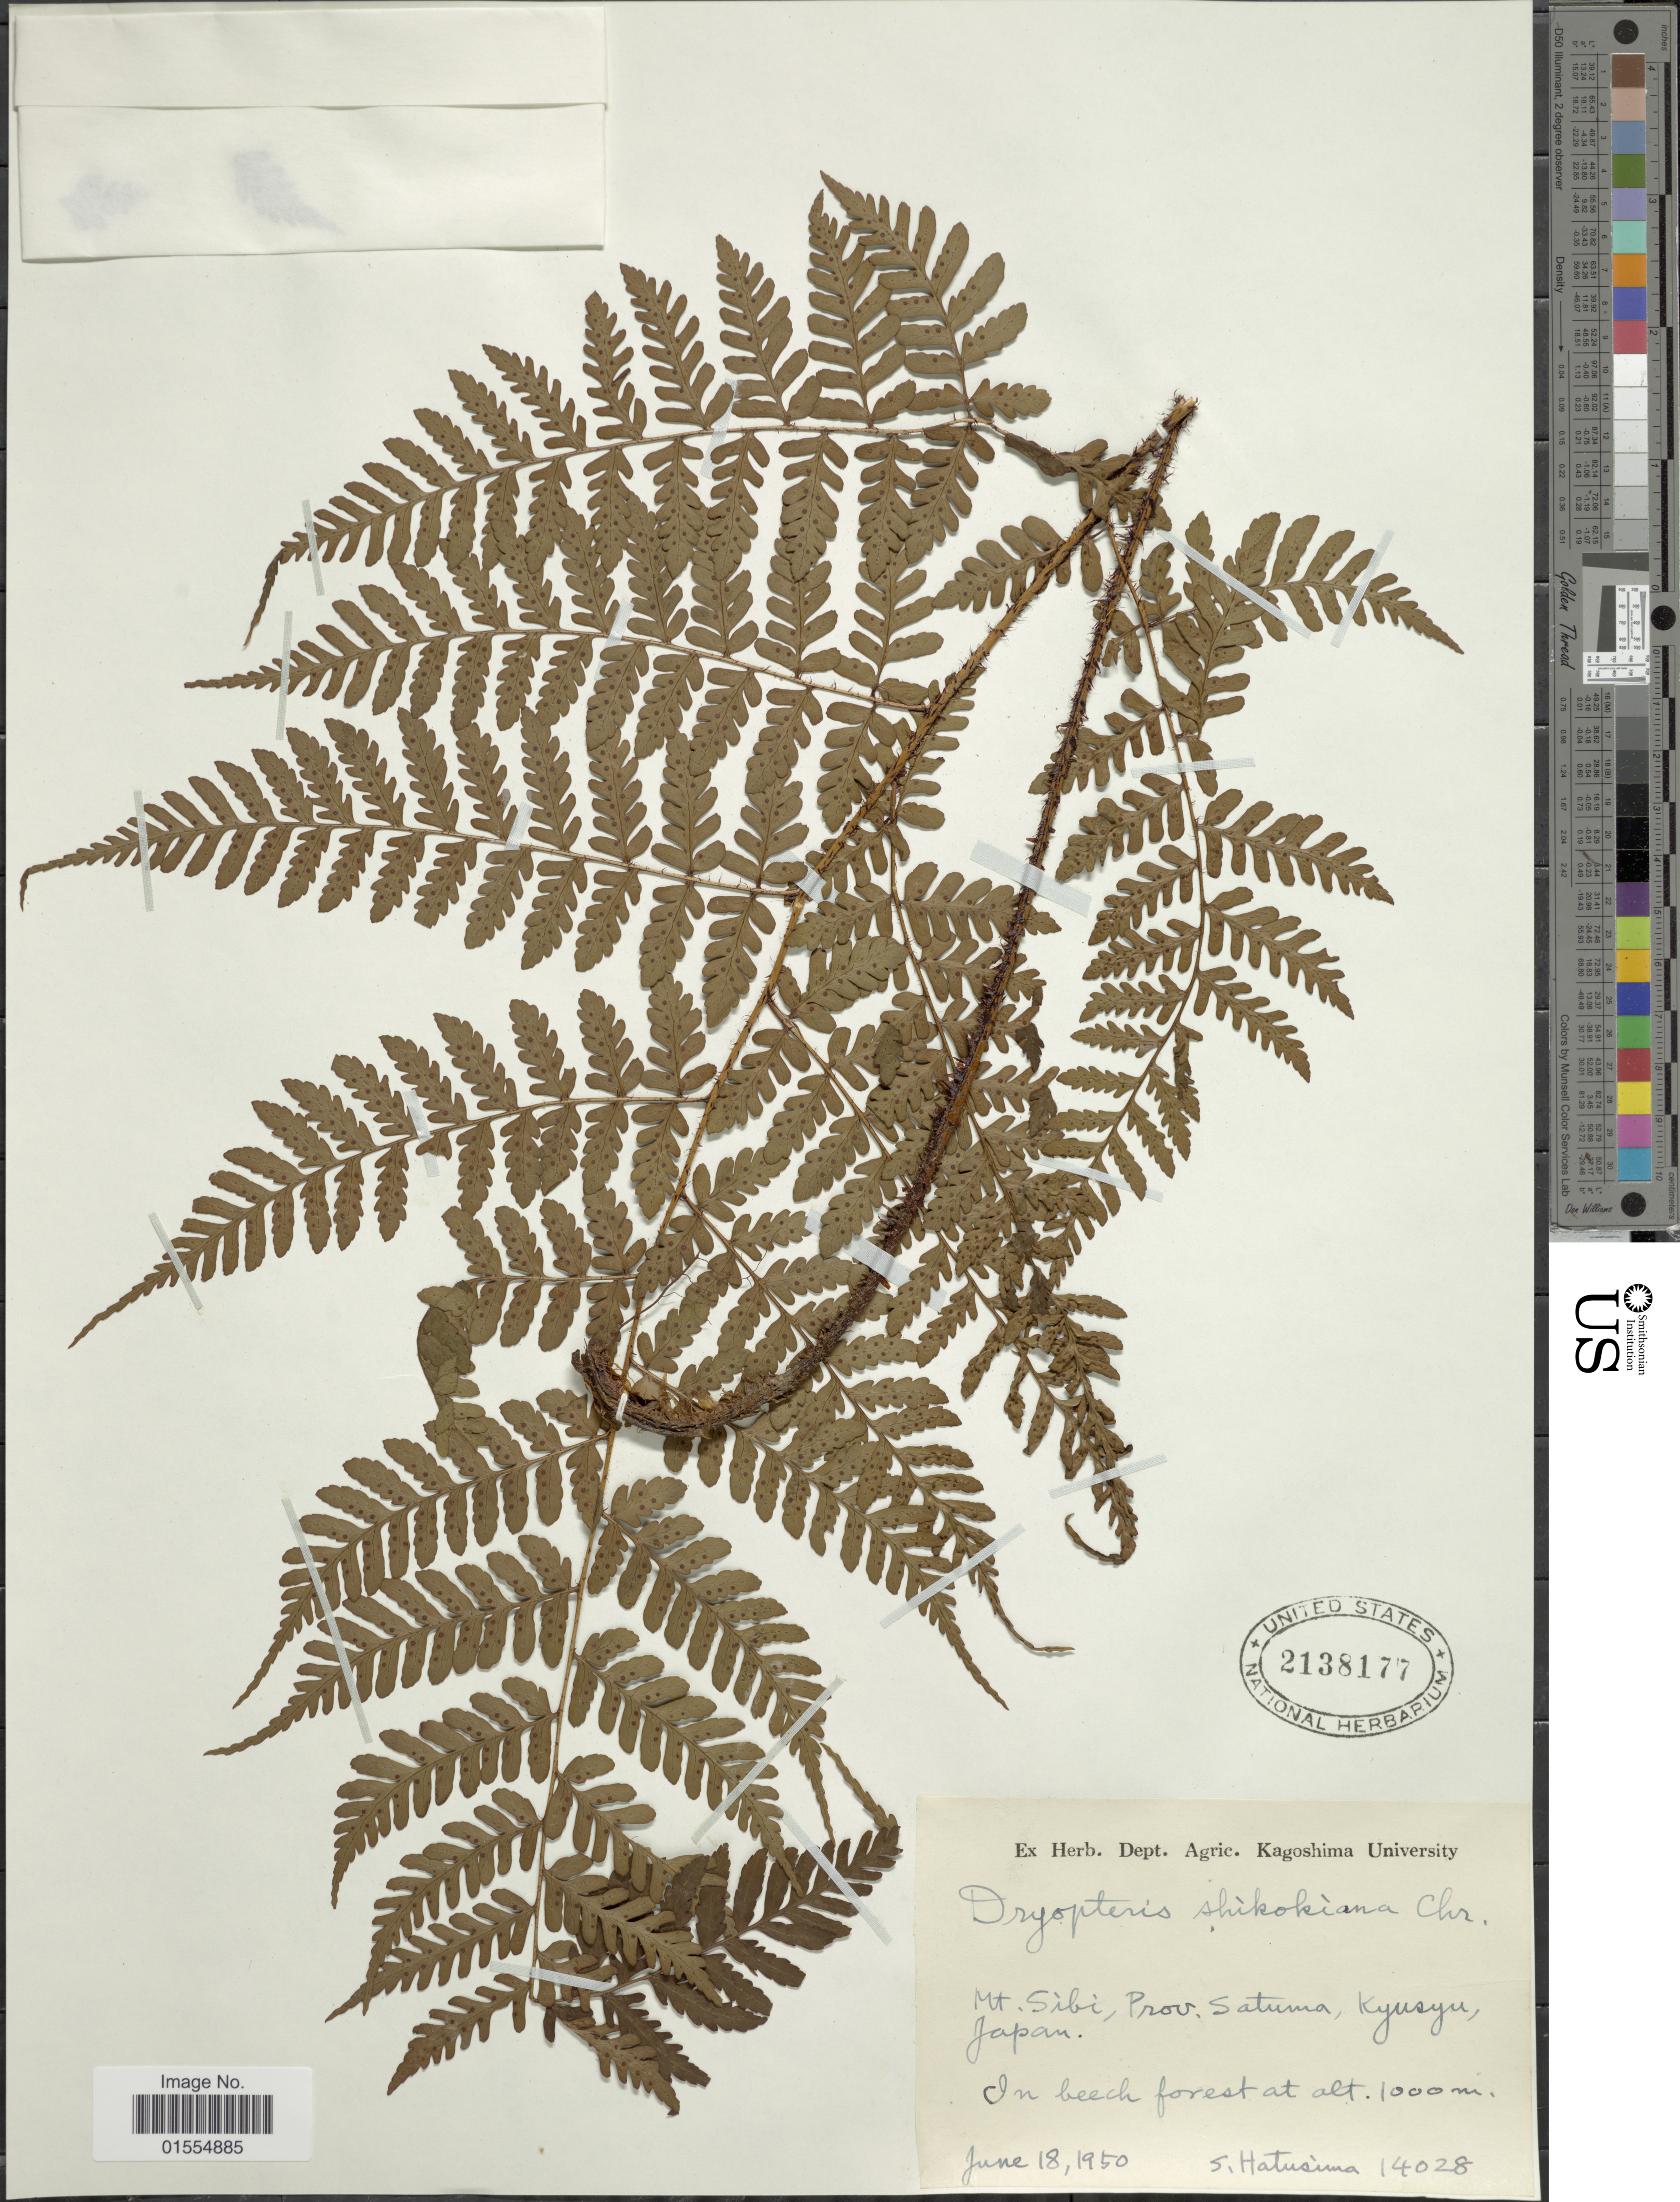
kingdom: Plantae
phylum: Tracheophyta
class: Polypodiopsida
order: Polypodiales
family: Dryopteridaceae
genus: Dryopteris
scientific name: Dryopteris shikokiana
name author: (Makino) C. Chr.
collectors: S. Hatusima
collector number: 14028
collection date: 1950-06-18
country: Japan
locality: Mt. Sibi, Prov. Satuma, Kyusyu, Japan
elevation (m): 1000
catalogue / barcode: US 2138177